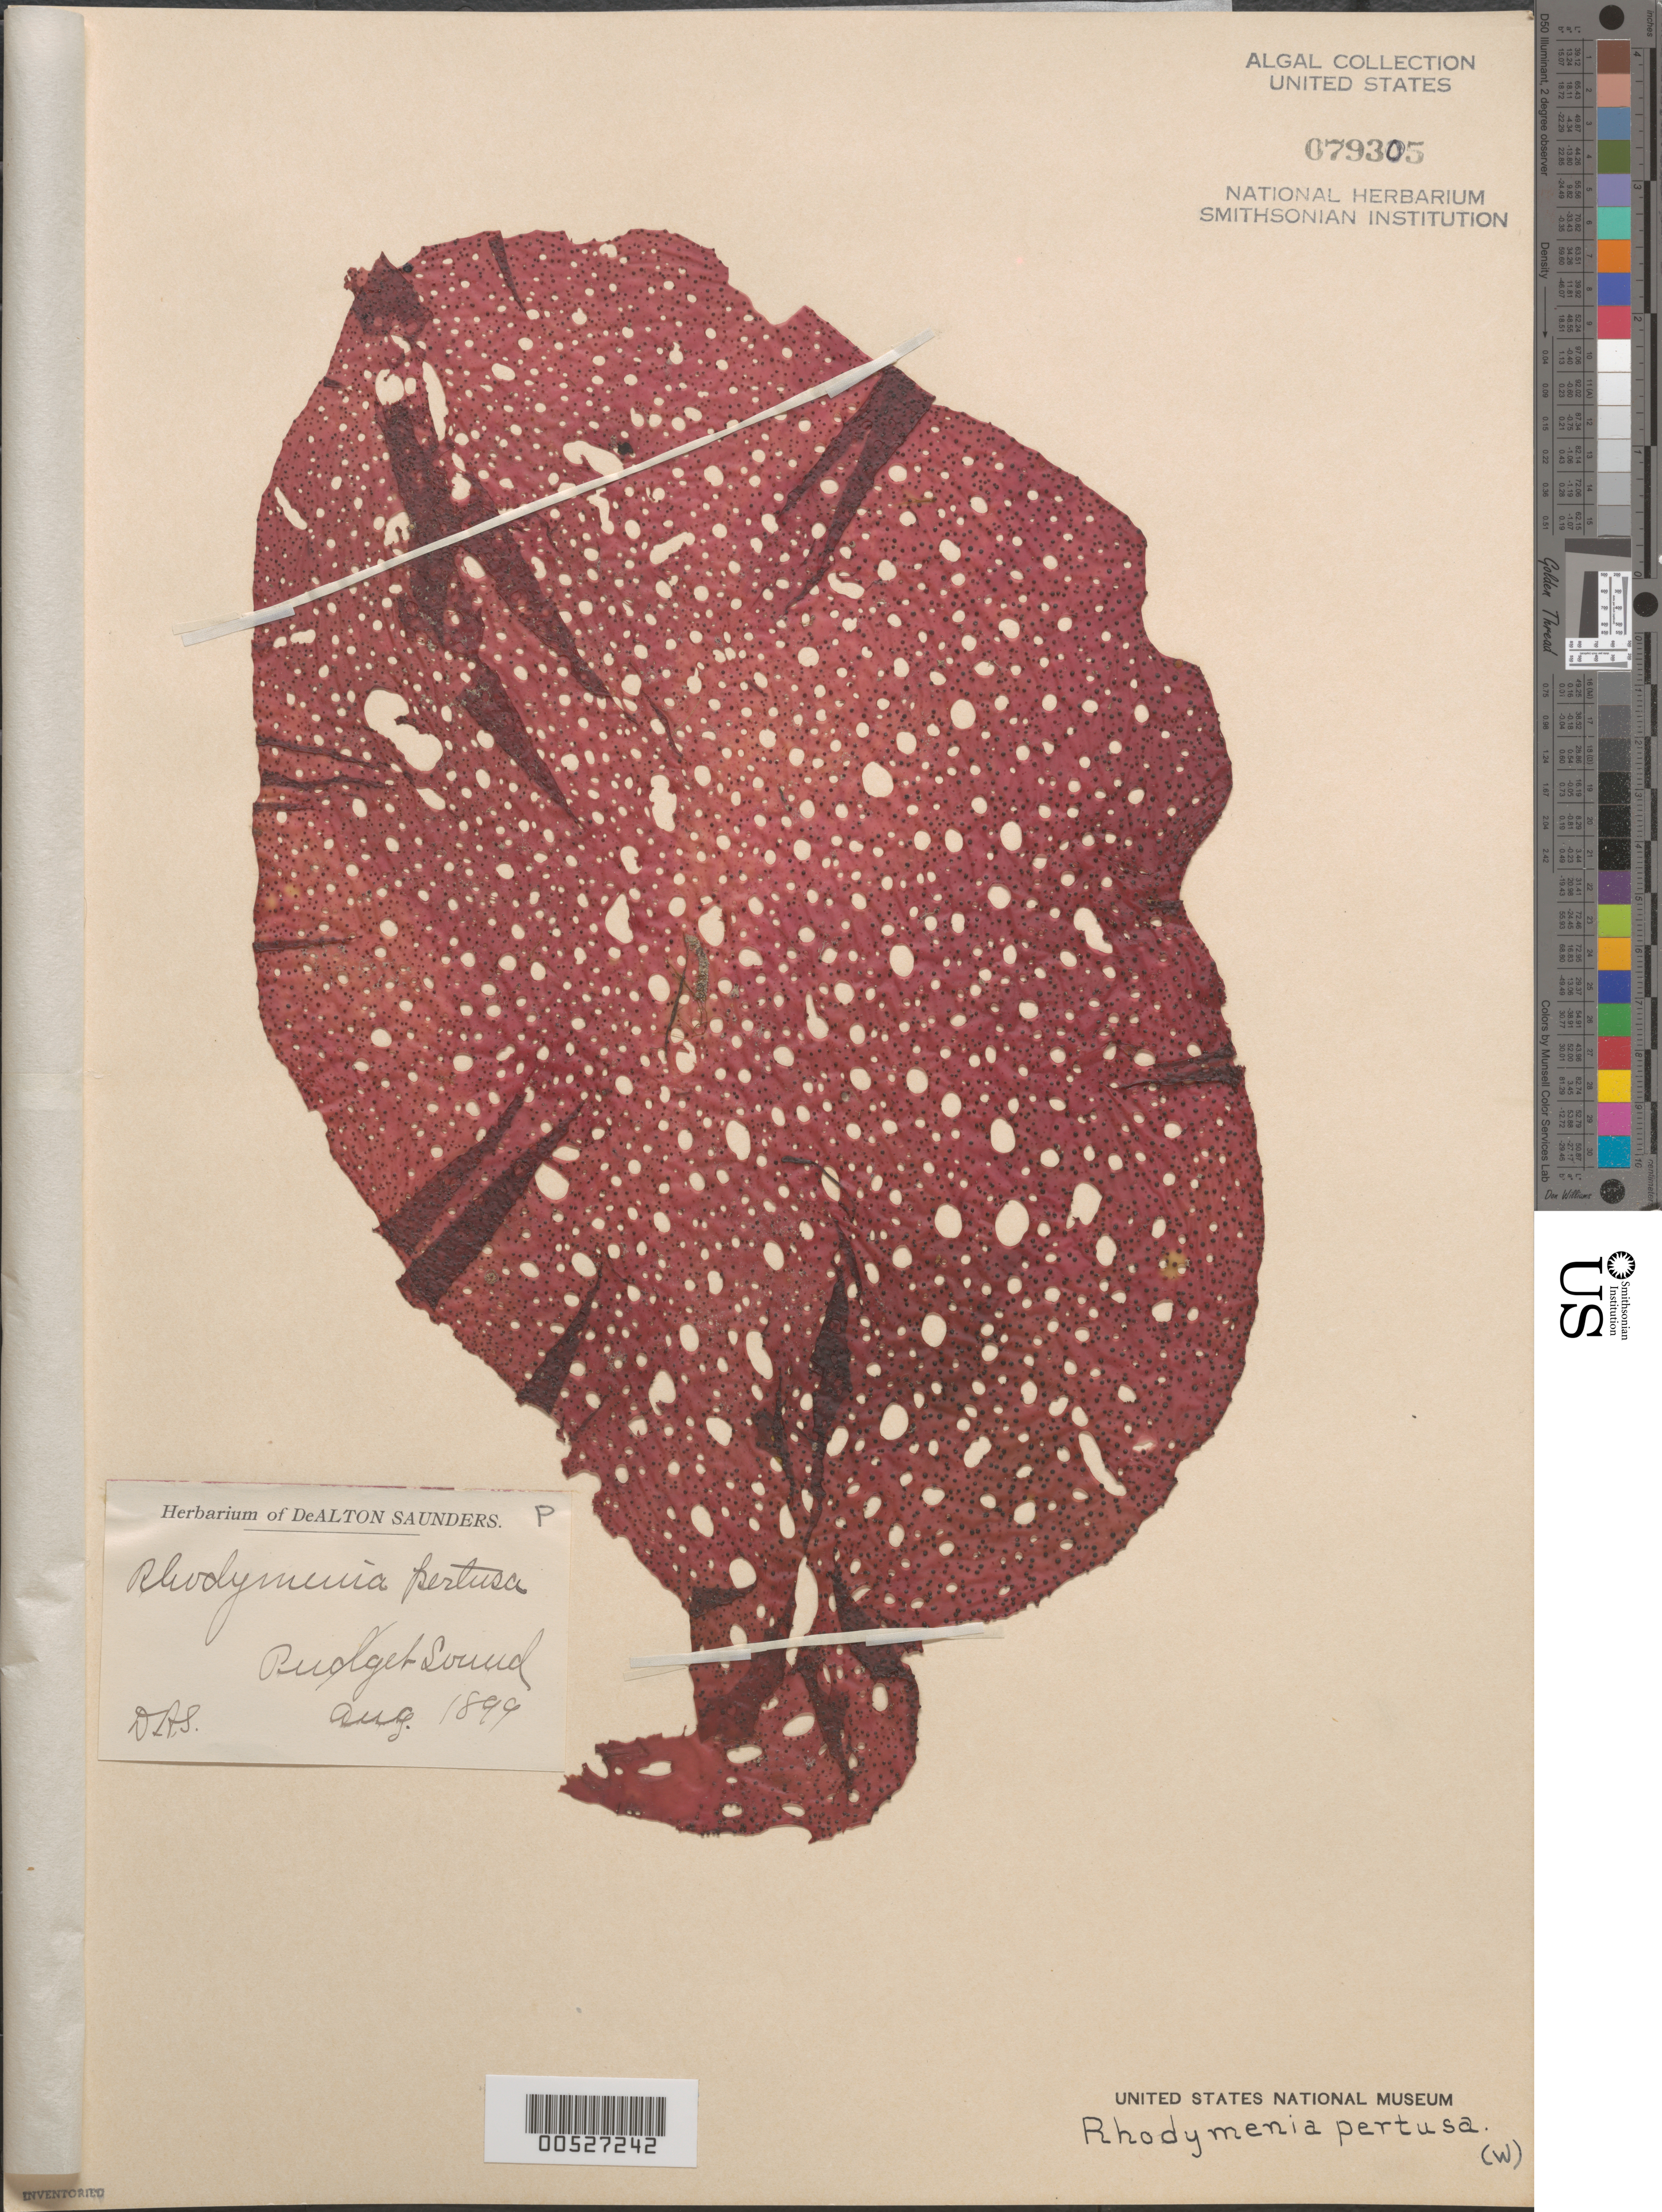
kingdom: Plantae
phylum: Rhodophyta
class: Florideophyceae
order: Rhodymeniales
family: Rhodymeniaceae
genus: Rhodymenia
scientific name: Rhodymenia pertusa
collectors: D. Saunders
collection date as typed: Aug 1899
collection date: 1899-08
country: United States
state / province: Washington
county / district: King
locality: Puget Sound (Pudget Sound)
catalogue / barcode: US 79305